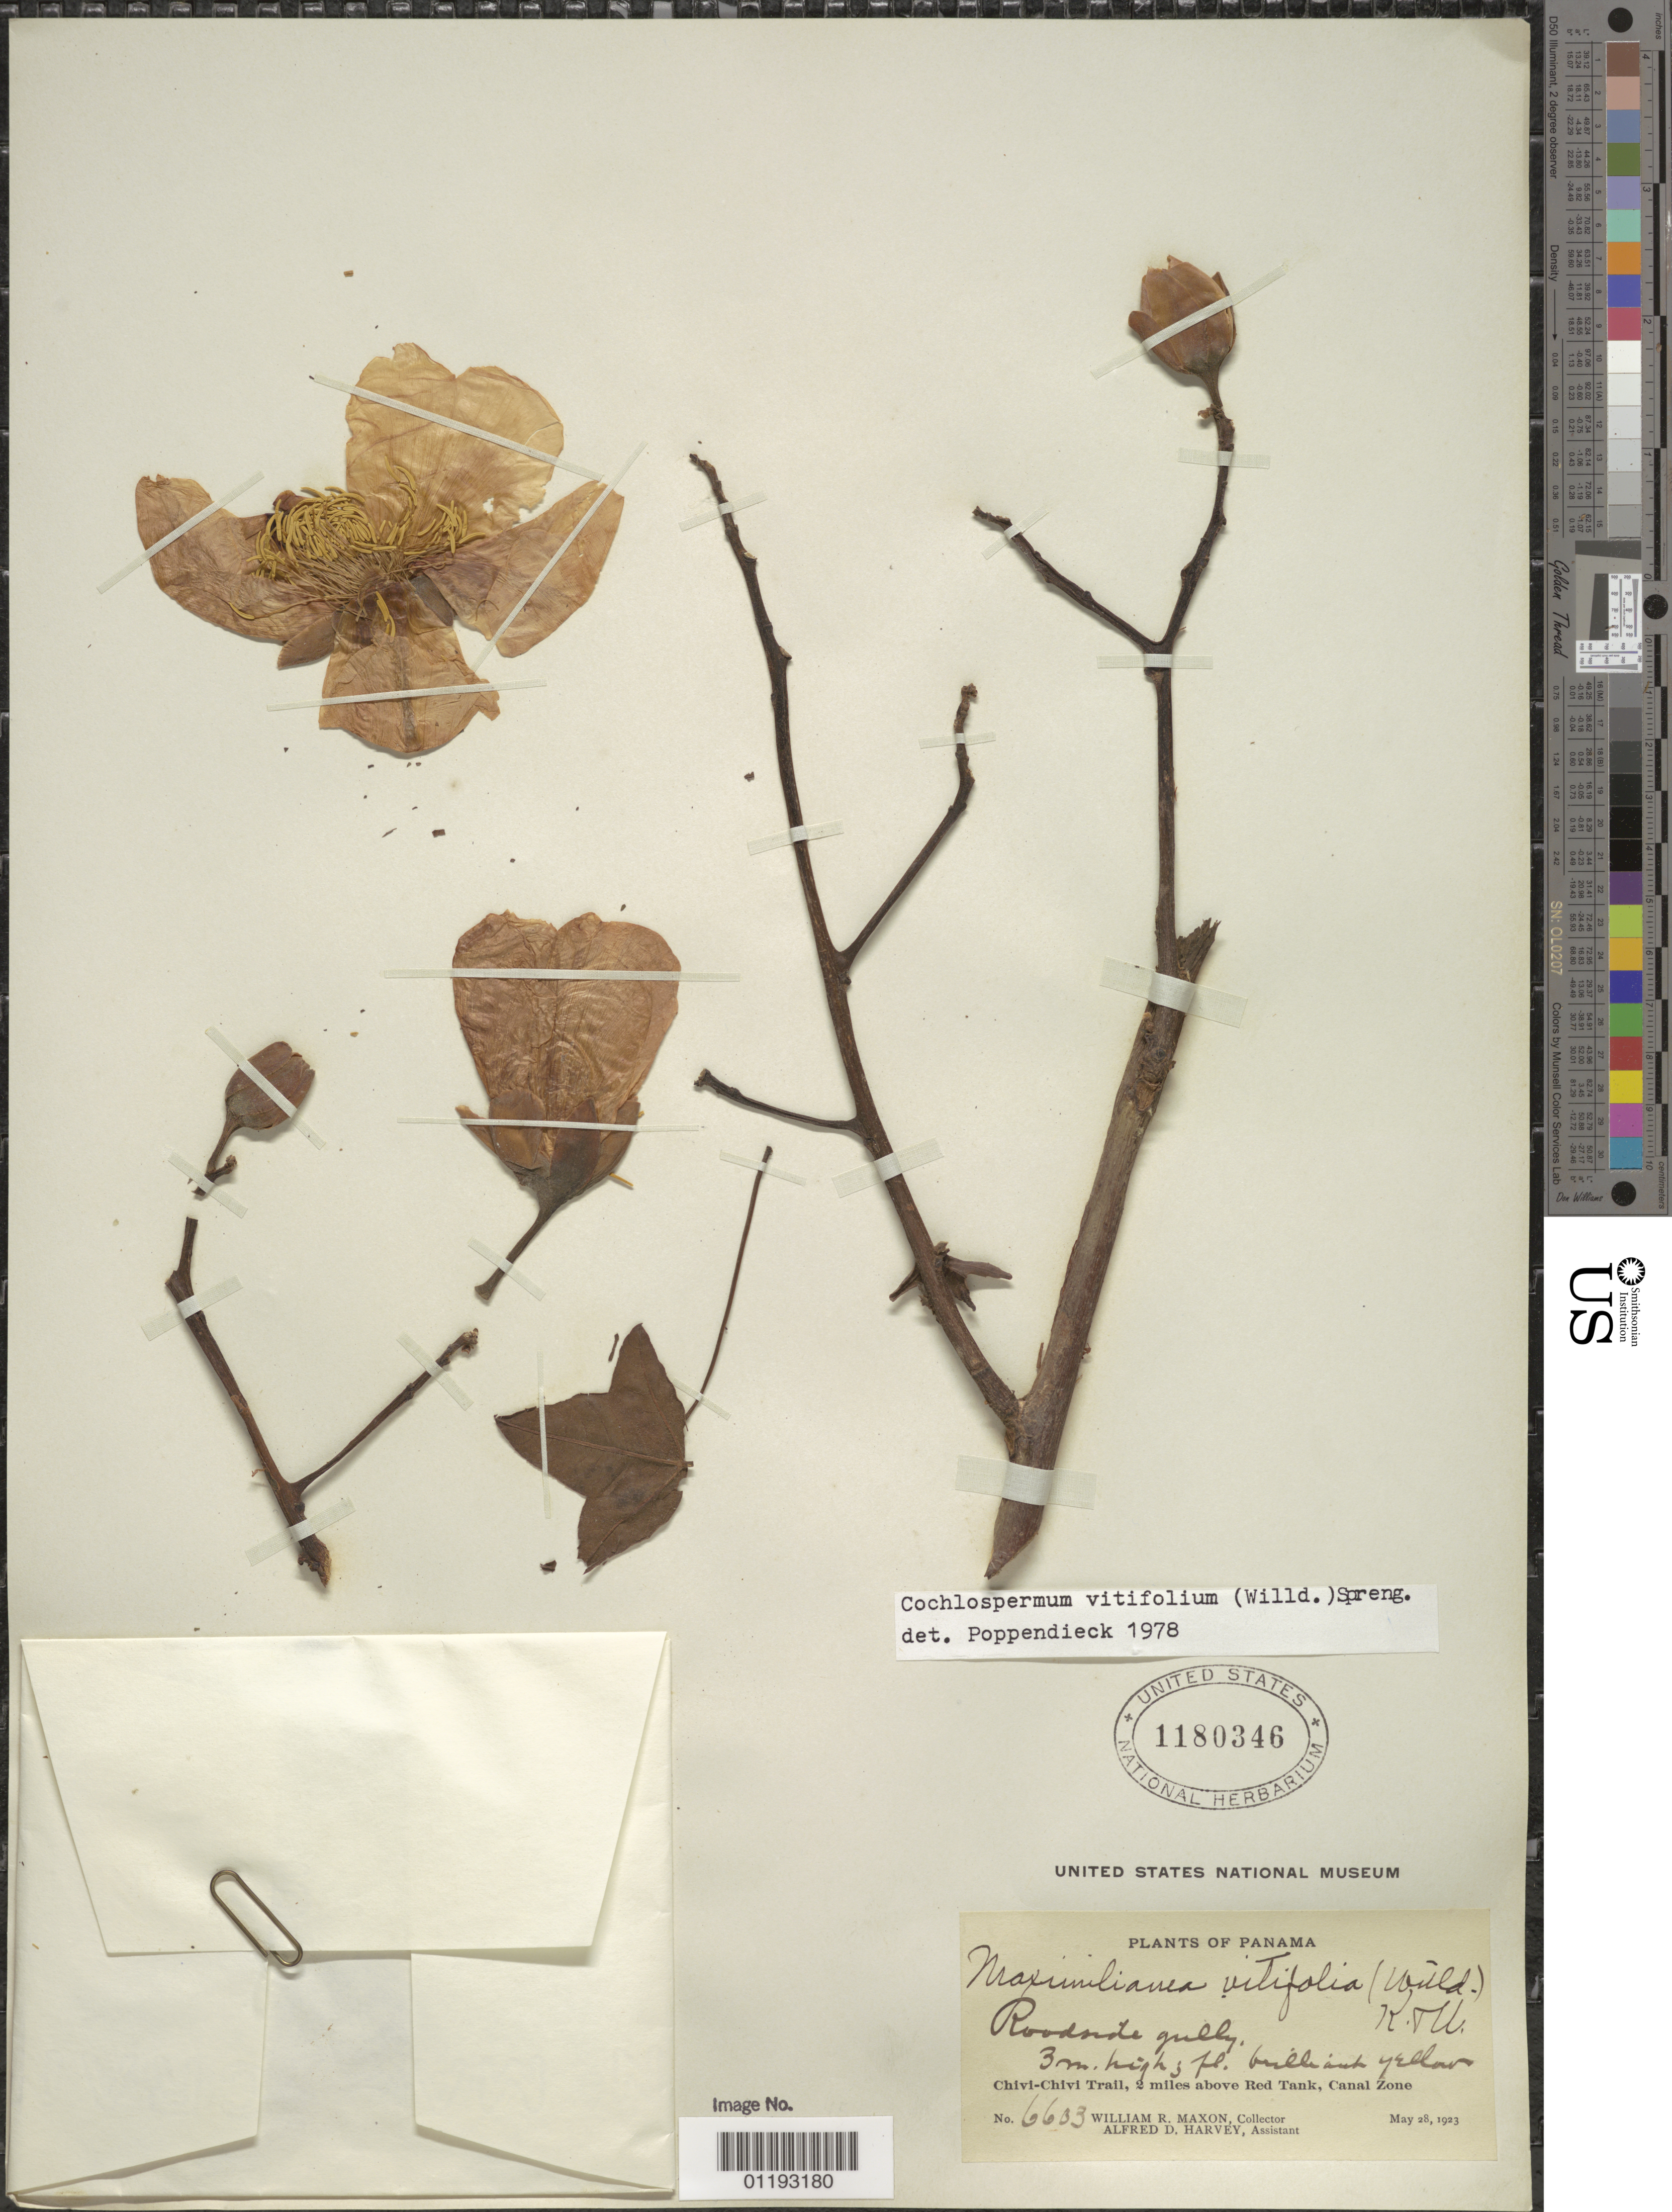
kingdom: Plantae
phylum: Tracheophyta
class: Magnoliopsida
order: Malvales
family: Cochlospermaceae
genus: Cochlospermum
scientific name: Cochlospermum vitifolium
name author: (Willd.) Spreng.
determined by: Poppendieck, H.-H., (HBG), Institut fur Allgemeine Botanik und Botanischer Garten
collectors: W. R. Maxon & A. D. Harvey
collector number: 6603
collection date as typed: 28 May 1923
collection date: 1923-05-28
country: Panama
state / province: Panamá Oeste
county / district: Canal Zone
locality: Chivi-Chivi Trail, 2 miles above Red Tank.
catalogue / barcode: US 1180346